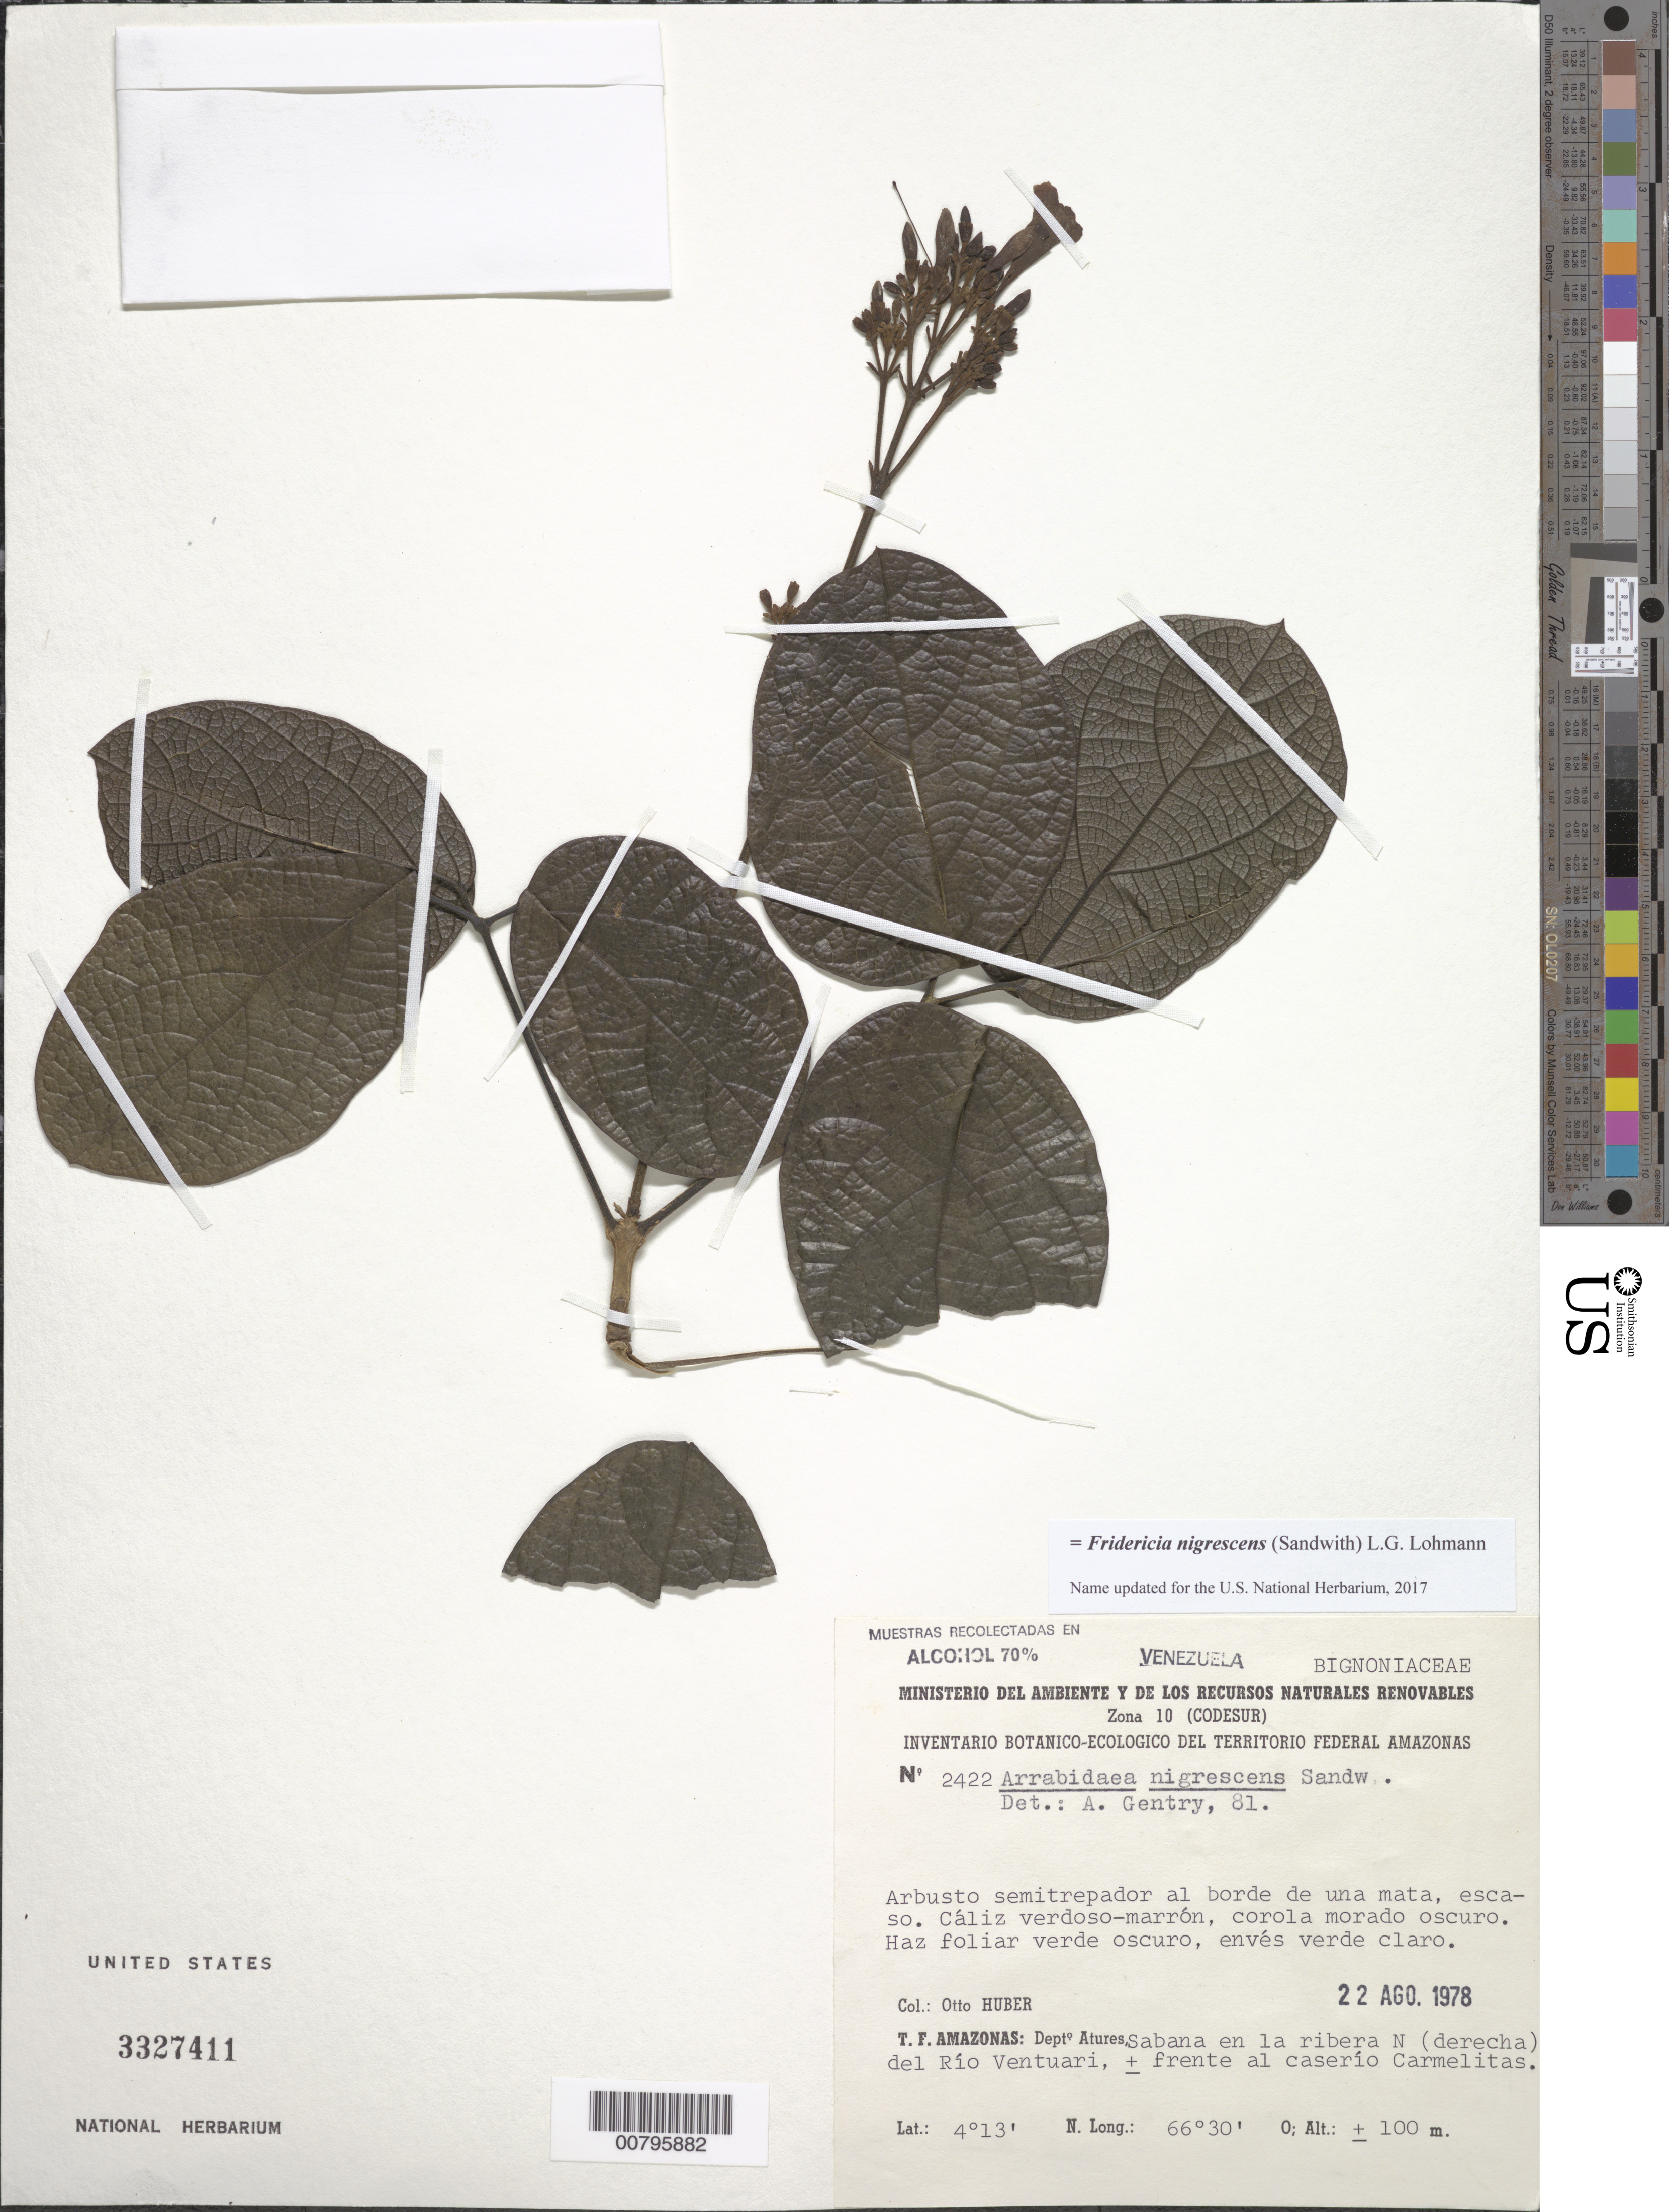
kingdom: Plantae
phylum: Tracheophyta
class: Magnoliopsida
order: Lamiales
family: Bignoniaceae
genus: Fridericia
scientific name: Fridericia nigrescens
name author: (Sandwith) L.G. Lohmann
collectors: O. Huber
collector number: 2422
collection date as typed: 22-Aug-78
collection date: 1978-08-22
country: Venezuela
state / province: Amazonas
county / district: Atures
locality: Bajo Río Ventuari, N of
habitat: Sabana en la riberna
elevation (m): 100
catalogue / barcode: US 3327411